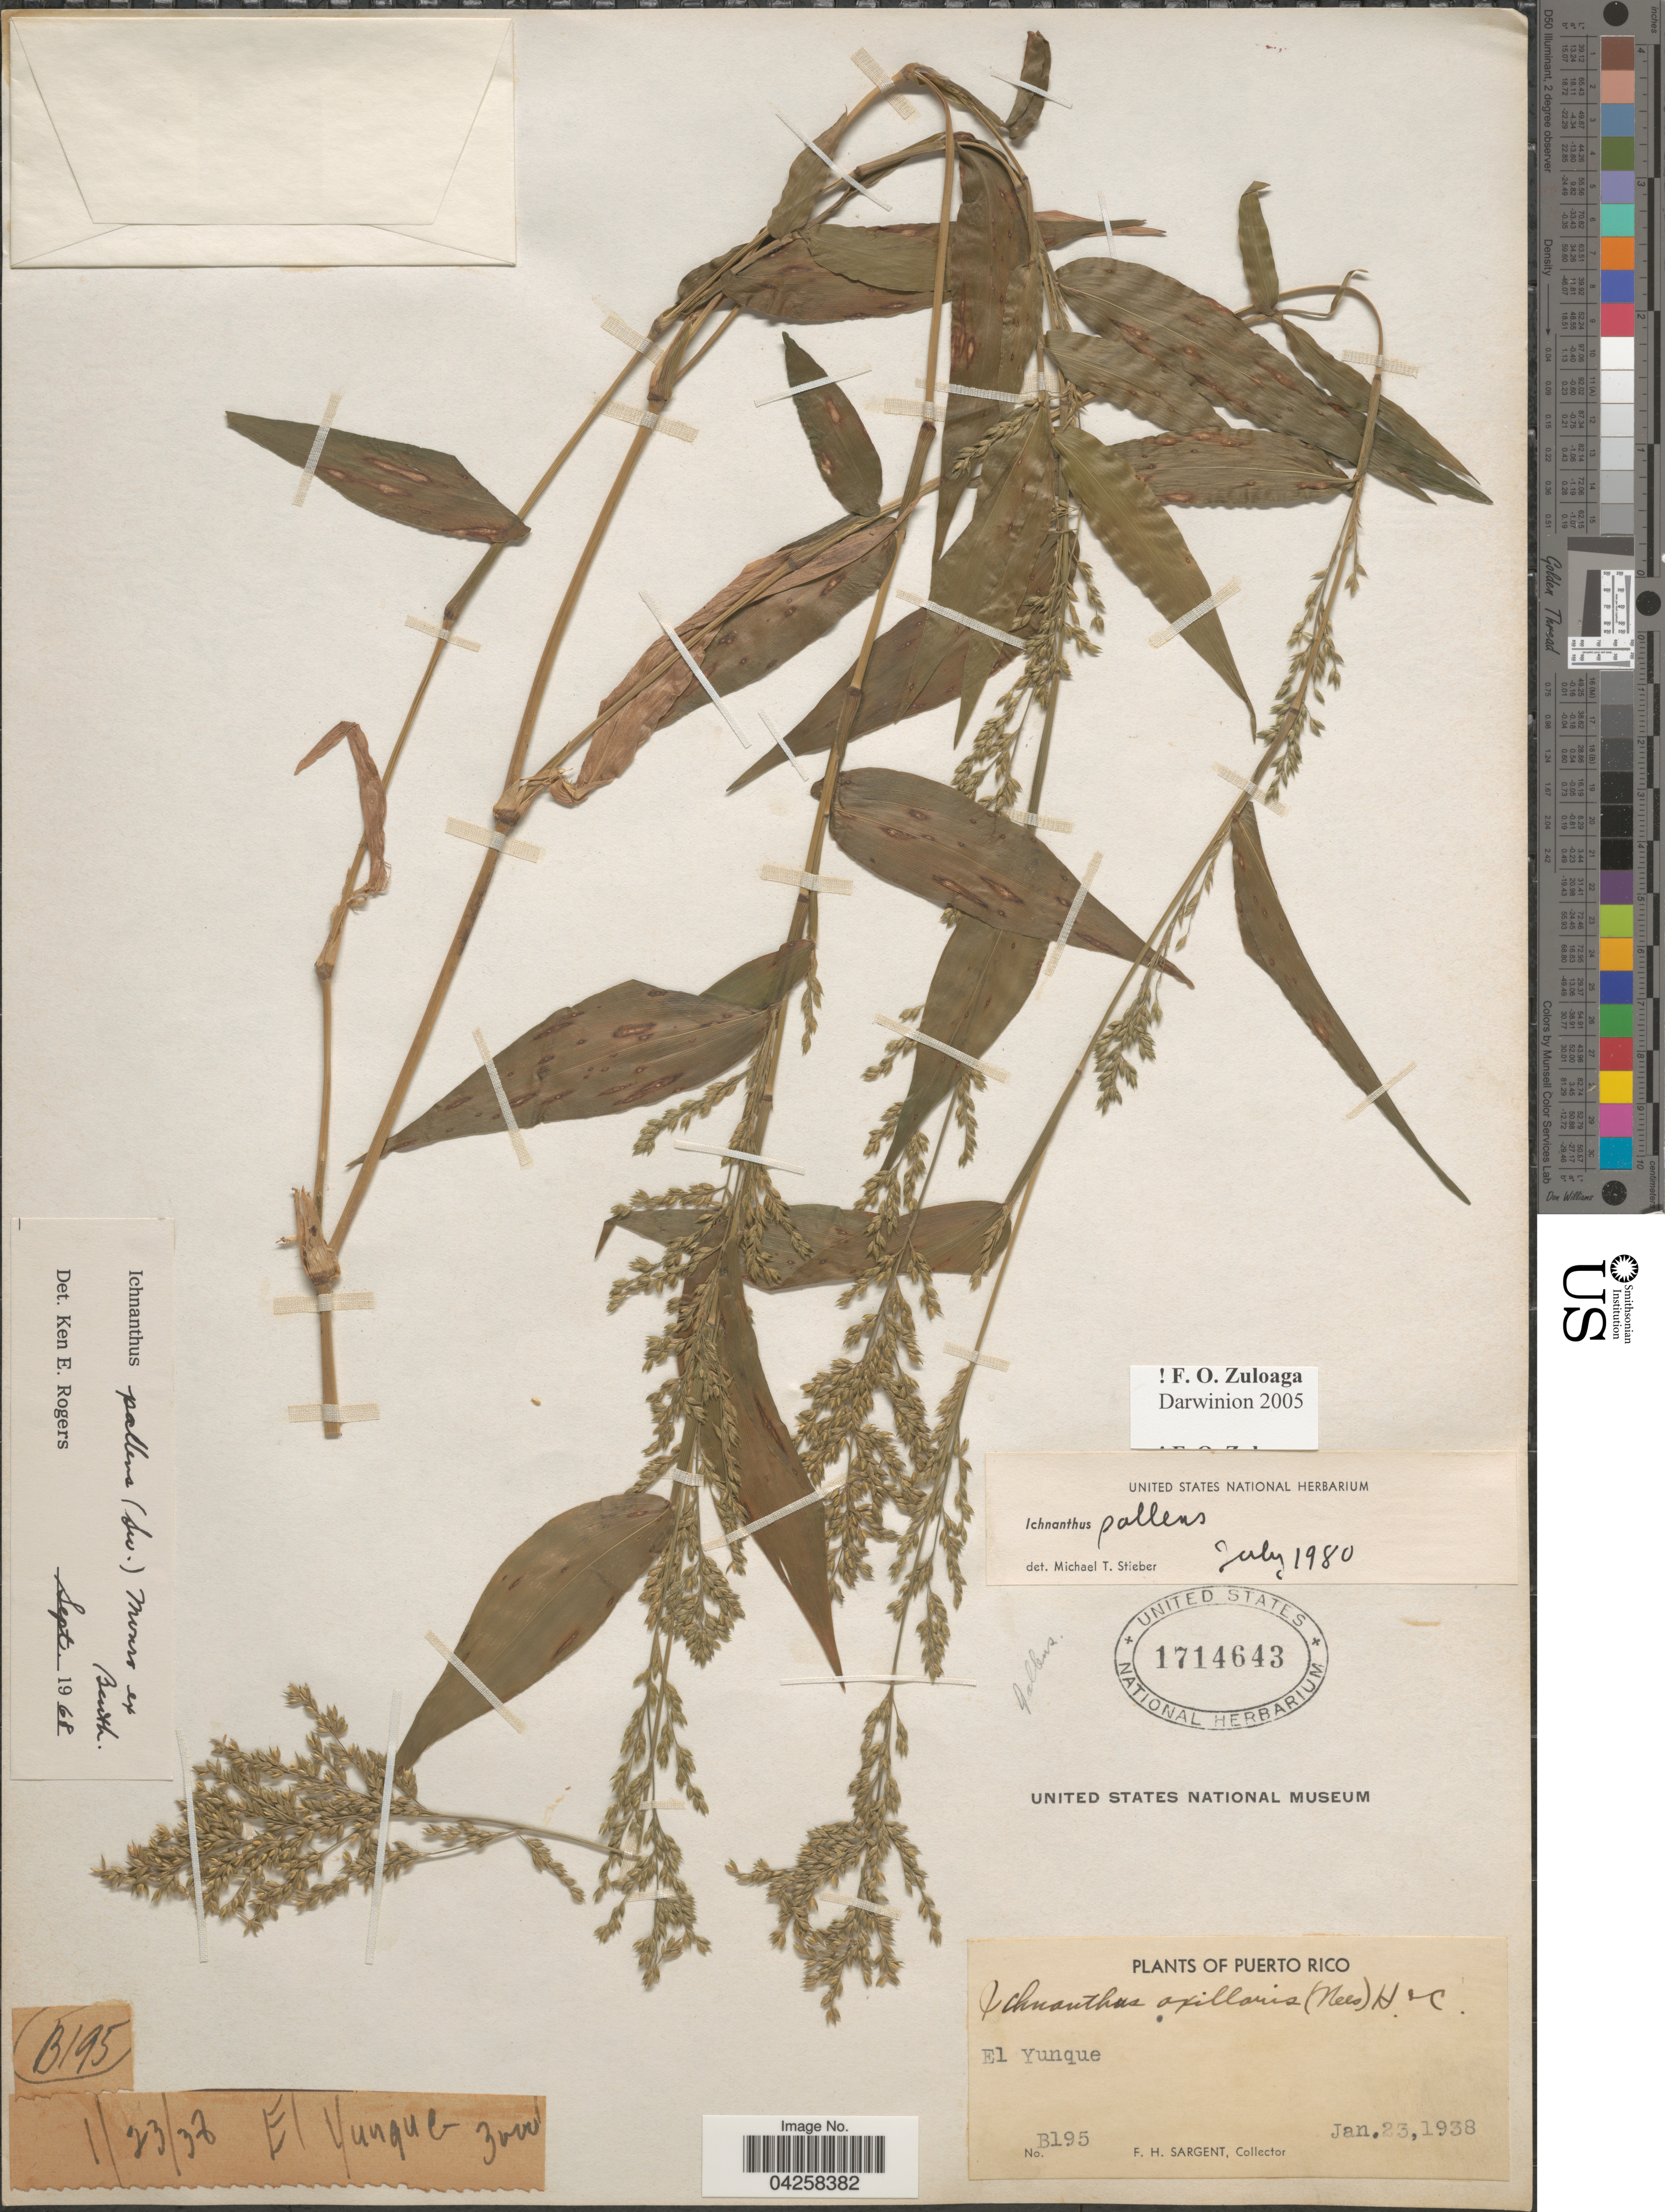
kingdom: Plantae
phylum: Tracheophyta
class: Liliopsida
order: Poales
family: Poaceae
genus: Ichnanthus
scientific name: Ichnanthus pallens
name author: (Sw.) Munro ex Benth.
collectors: F. H. Sargent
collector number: B195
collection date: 1938-01-23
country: Puerto Rico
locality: El Yunque.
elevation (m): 914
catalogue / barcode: US 1714643